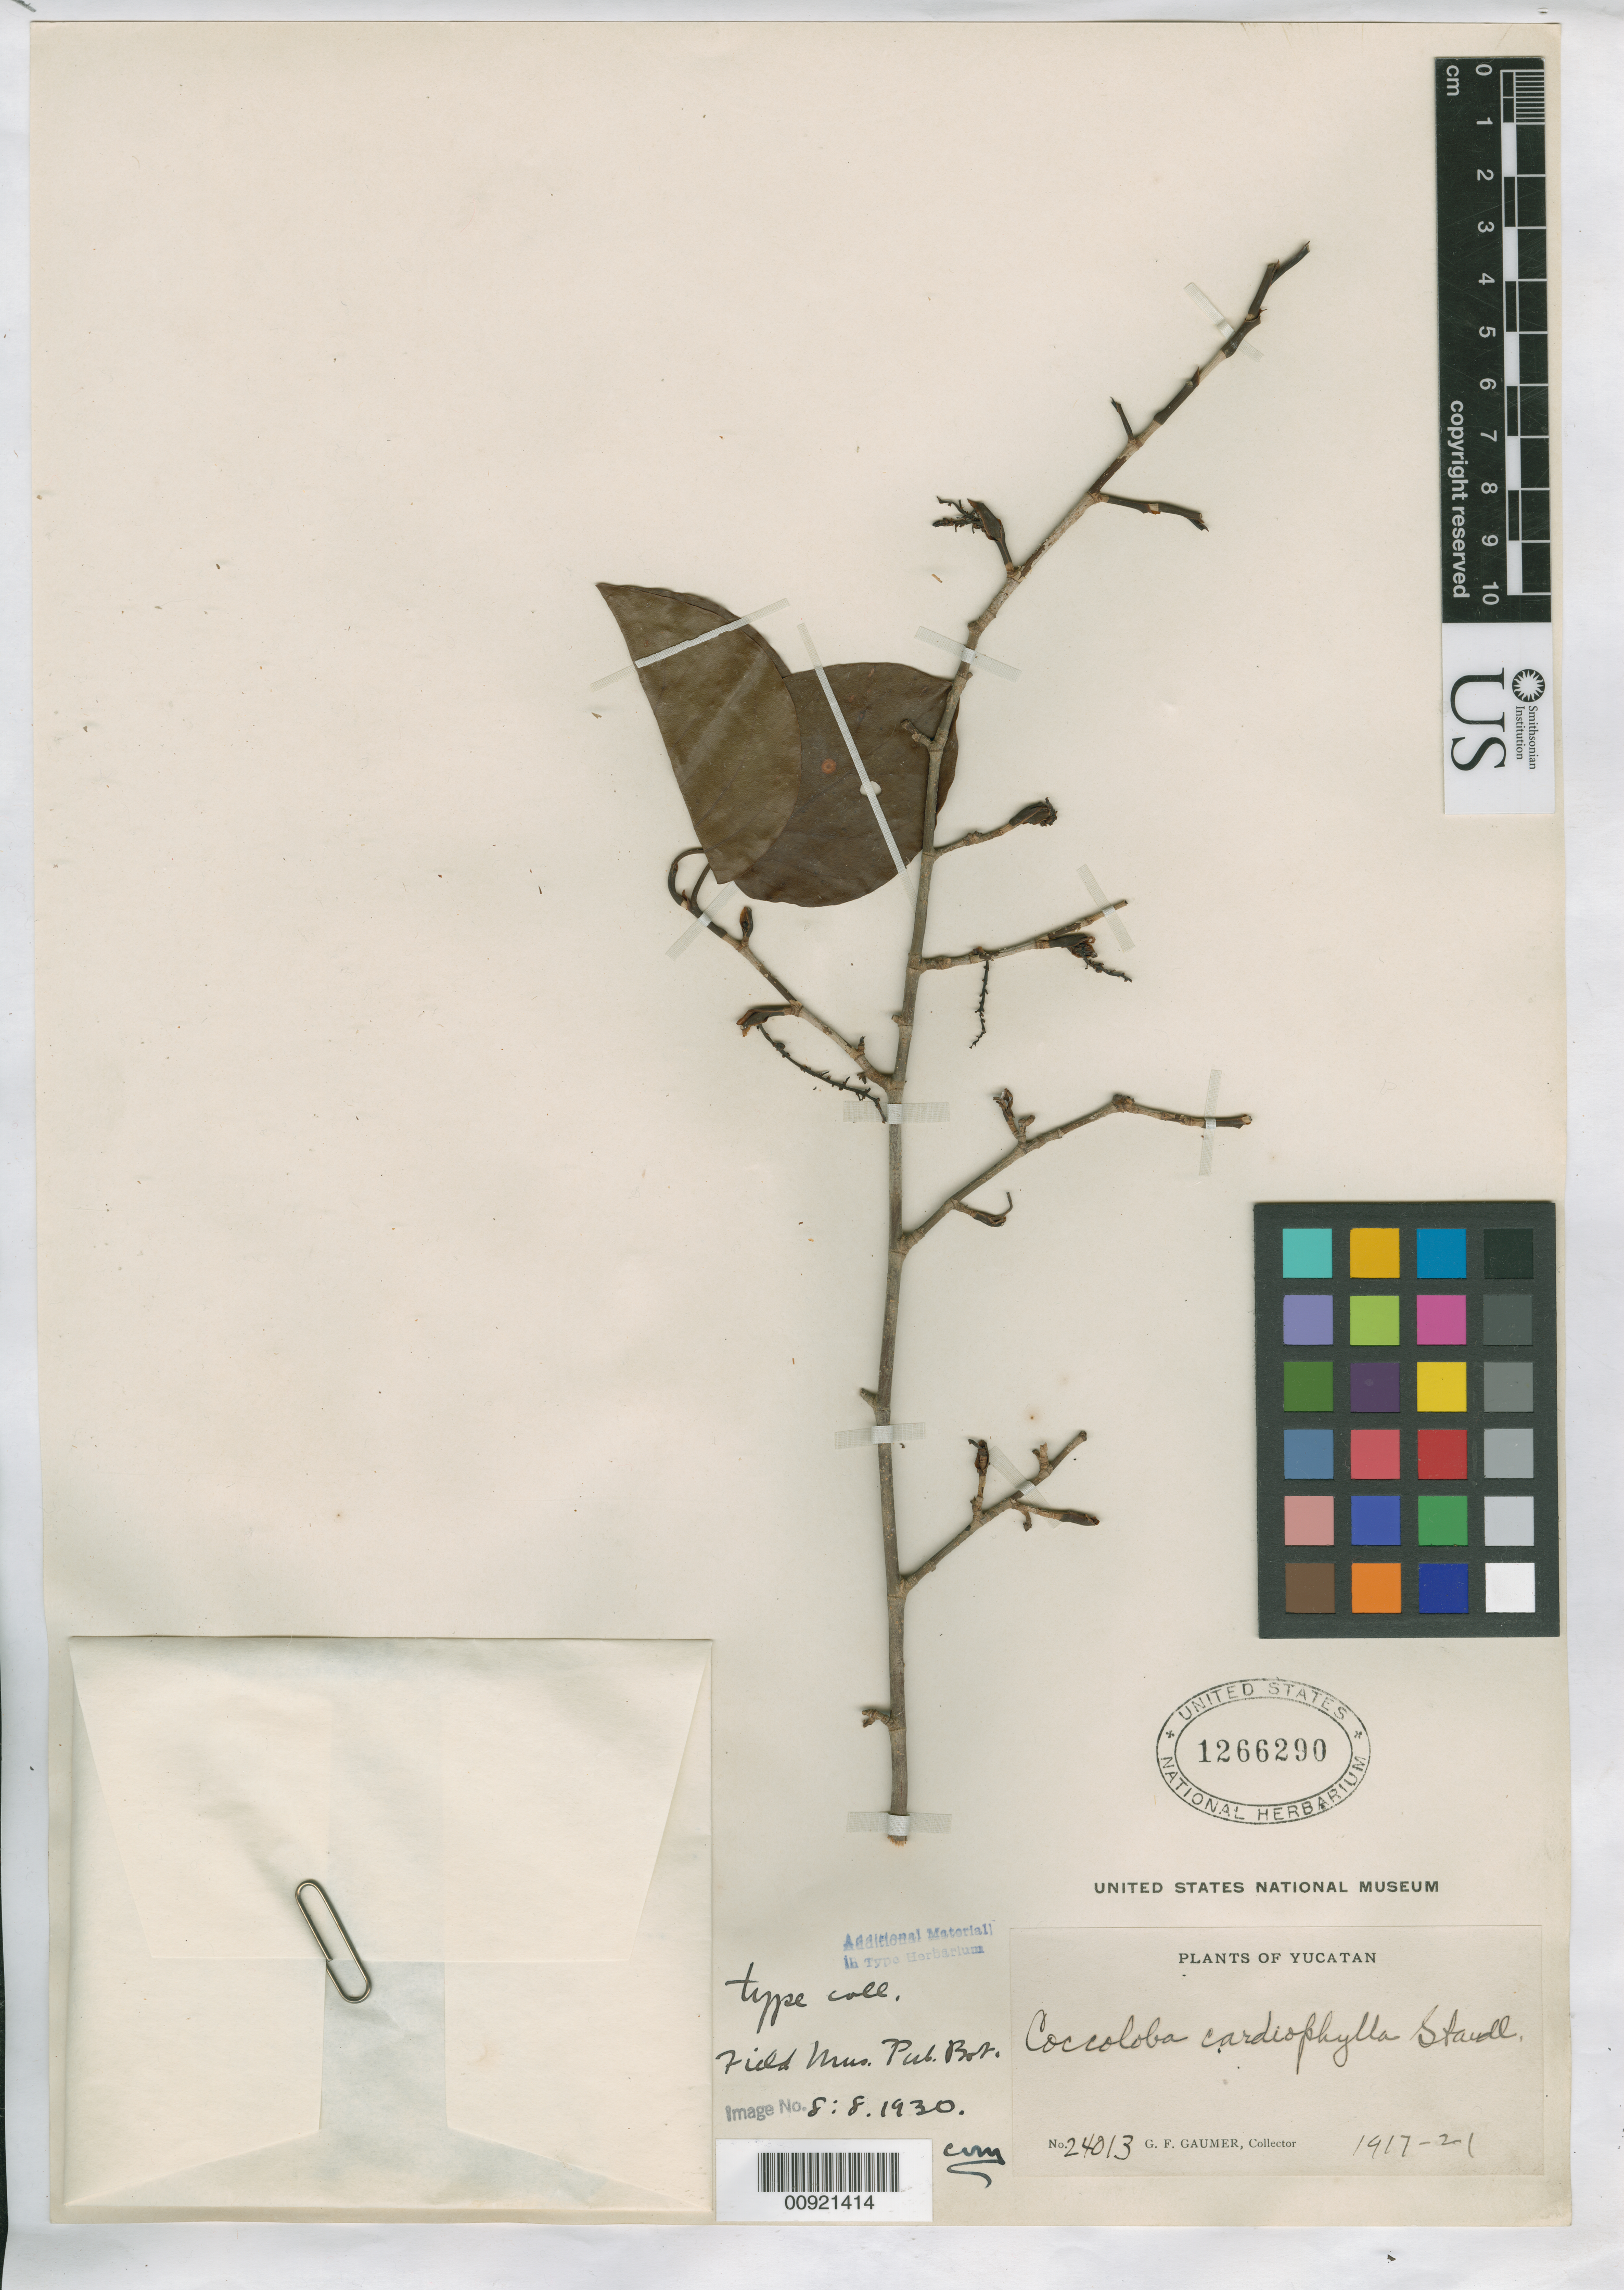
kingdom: Plantae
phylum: Tracheophyta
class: Magnoliopsida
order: Caryophyllales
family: Polygonaceae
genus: Coccoloba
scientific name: Coccoloba cardiophylla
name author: Standl.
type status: Isotype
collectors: G. F. Gaumer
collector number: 24013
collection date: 1917/1921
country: Mexico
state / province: Yucatán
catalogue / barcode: US 1266290